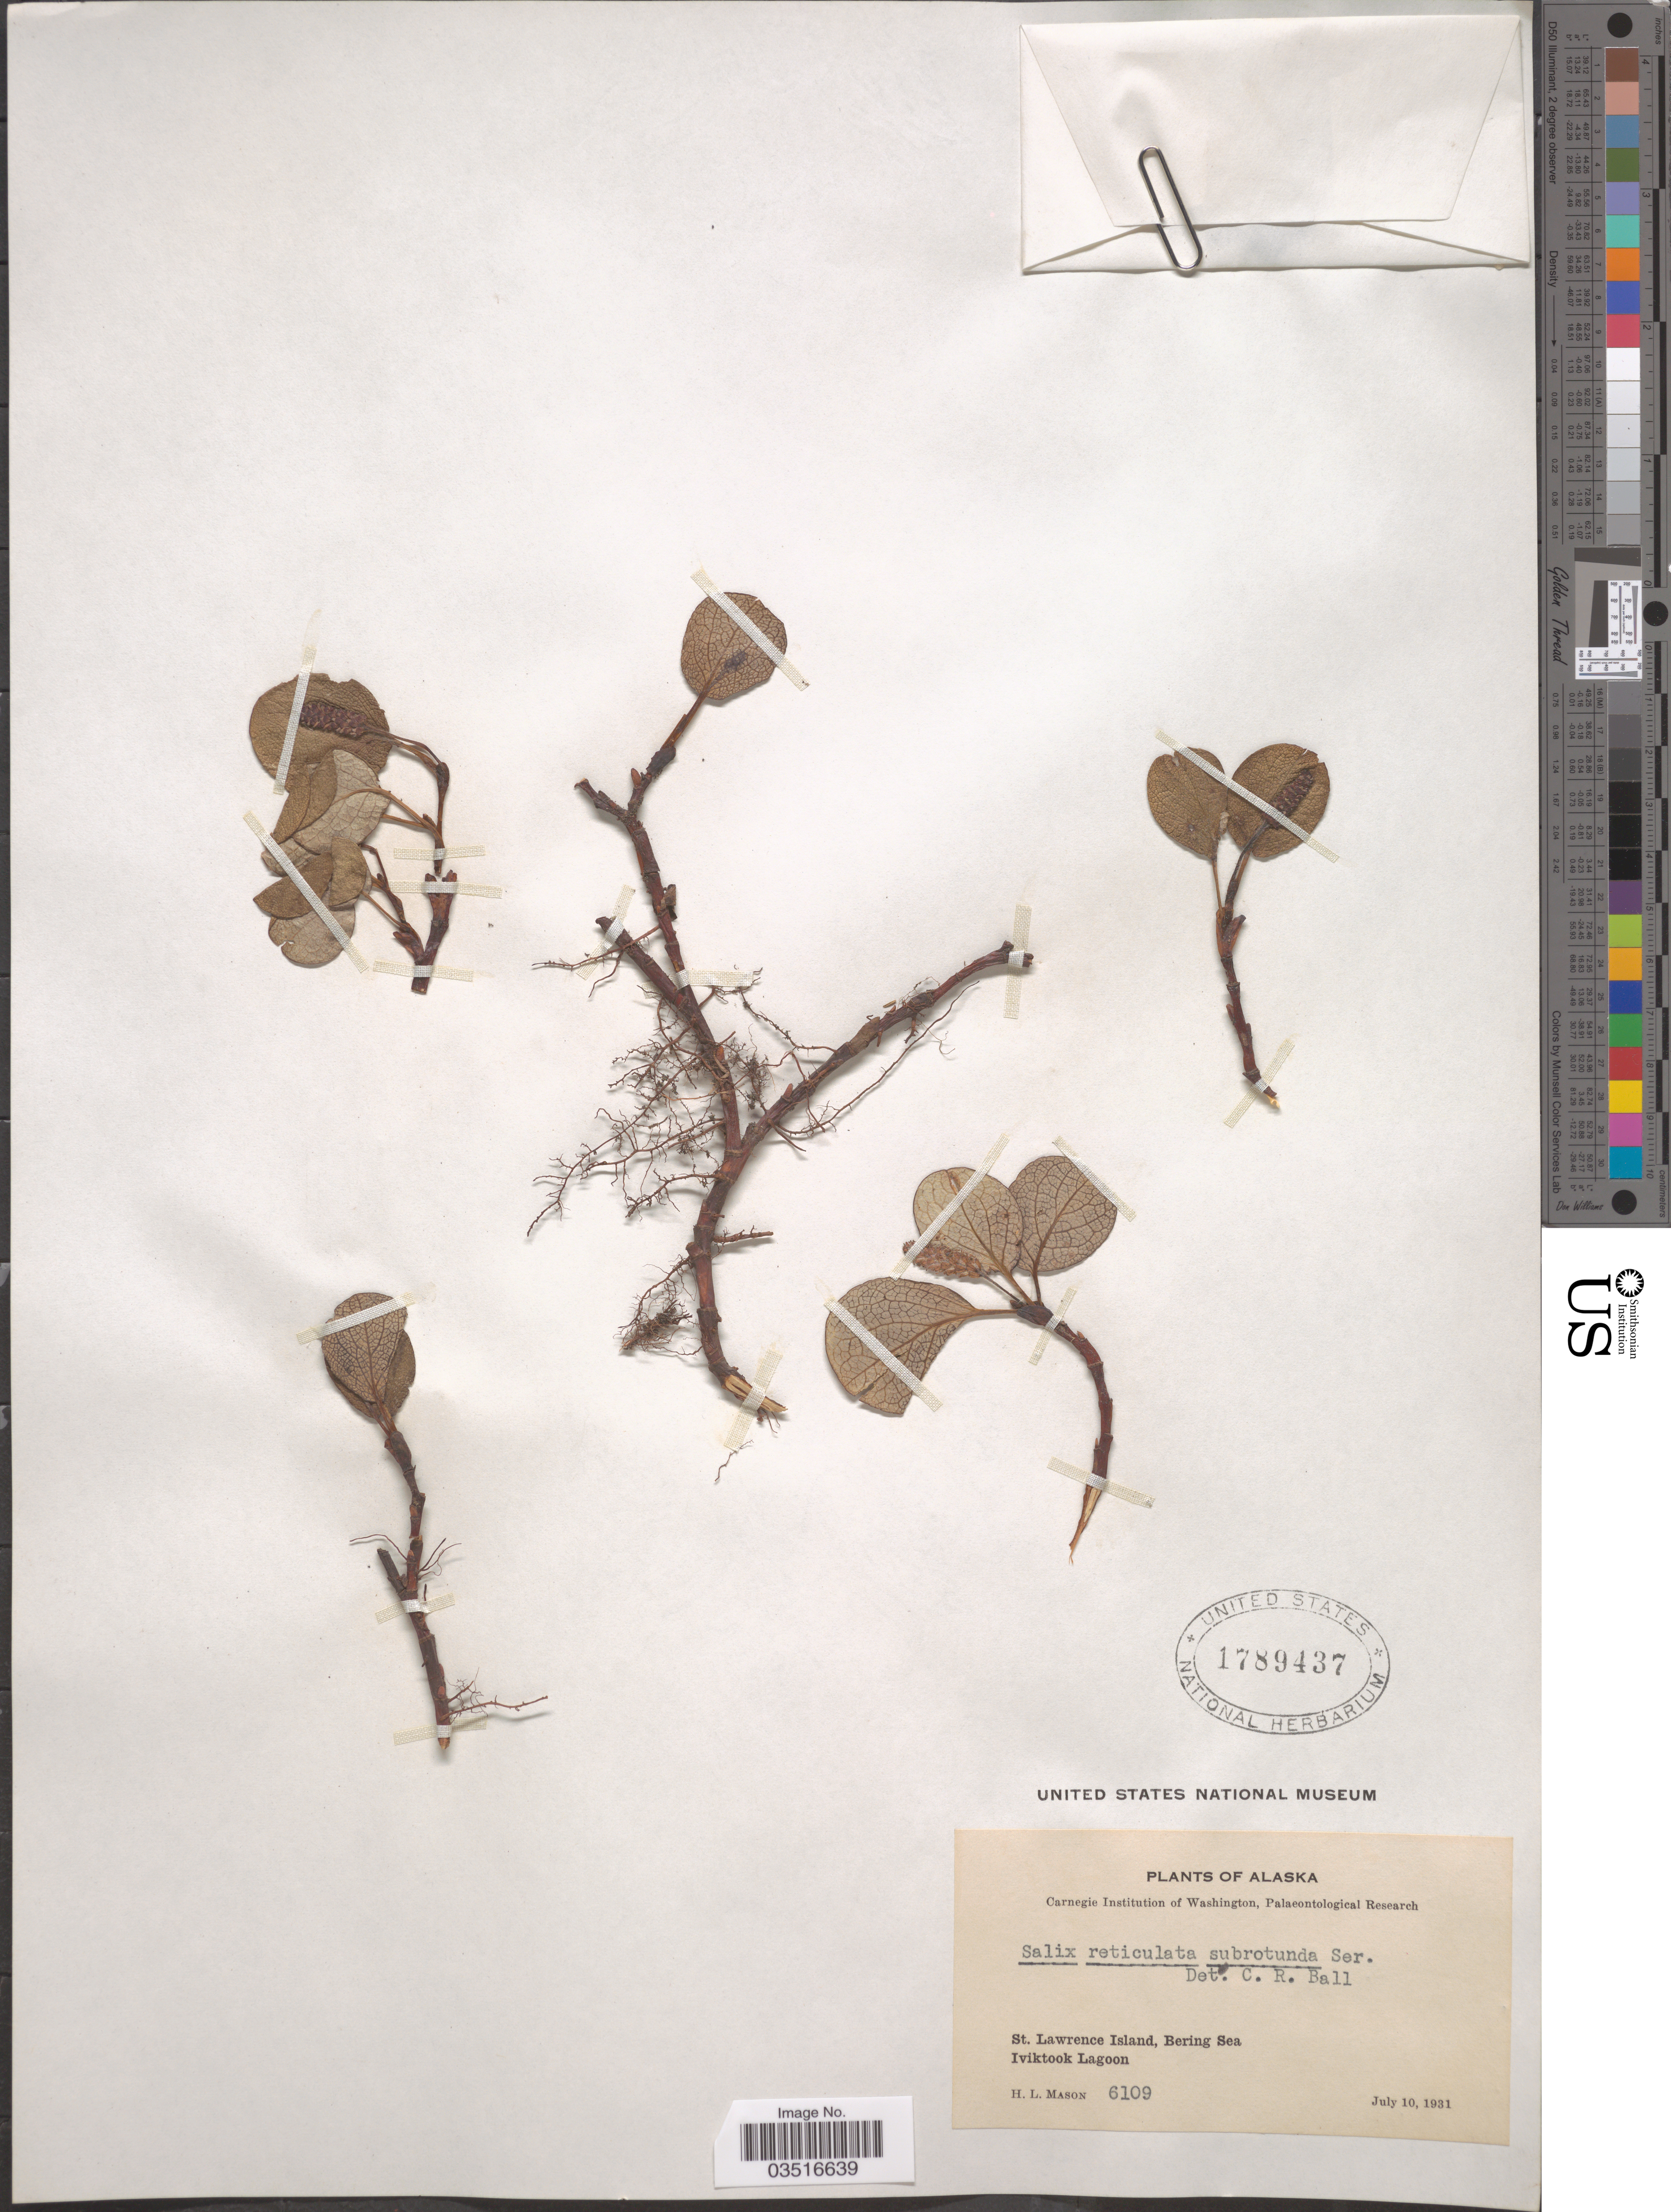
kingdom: Plantae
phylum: Tracheophyta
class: Magnoliopsida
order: Malpighiales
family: Salicaceae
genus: Salix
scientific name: Salix reticulata var. subrotunda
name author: Ser.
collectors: H. L. Mason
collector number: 6109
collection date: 1931-07-10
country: United States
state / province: Alaska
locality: St. Lawrence Island, Bering Sea. Iviktook Lagoon.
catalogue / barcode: US 1789437